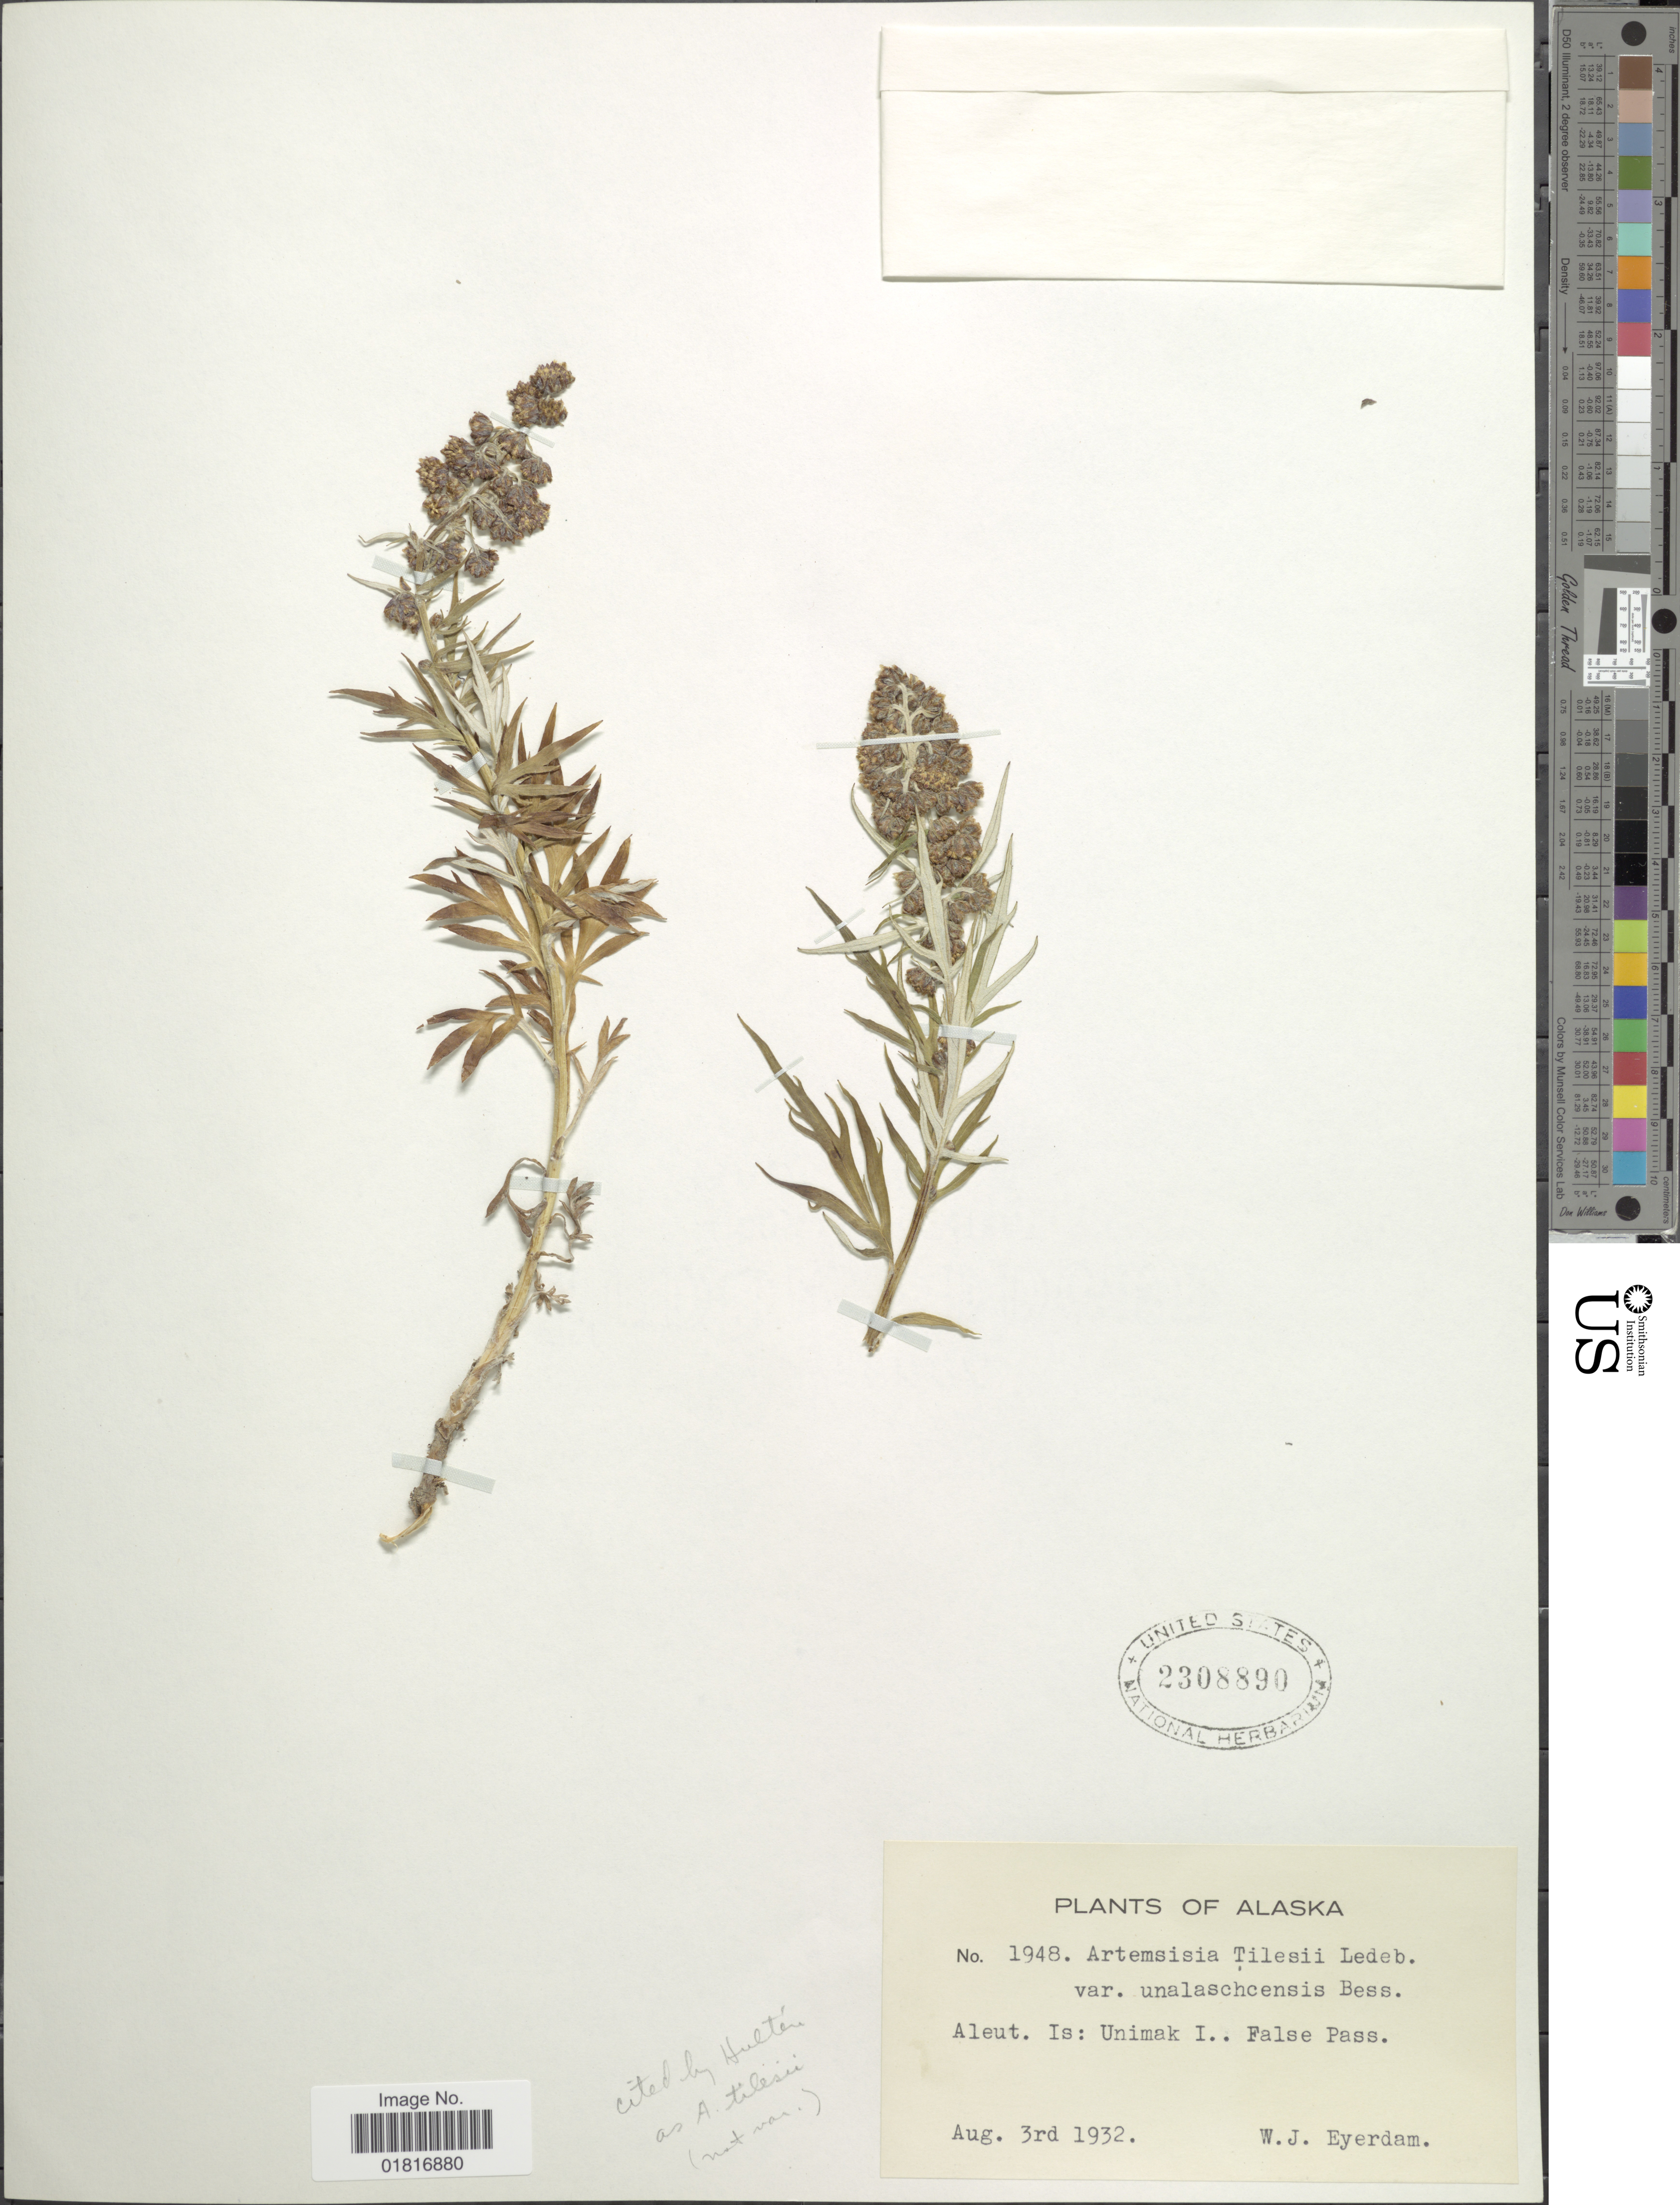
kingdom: Plantae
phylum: Tracheophyta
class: Magnoliopsida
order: Asterales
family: Asteraceae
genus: Artemisia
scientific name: Artemisia tilesii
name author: Ledeb.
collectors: W. J. Eyerdam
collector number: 1948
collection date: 1932-08-03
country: United States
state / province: Alaska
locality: Aleut Is: Unimak I., False Pass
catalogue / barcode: US 2308890